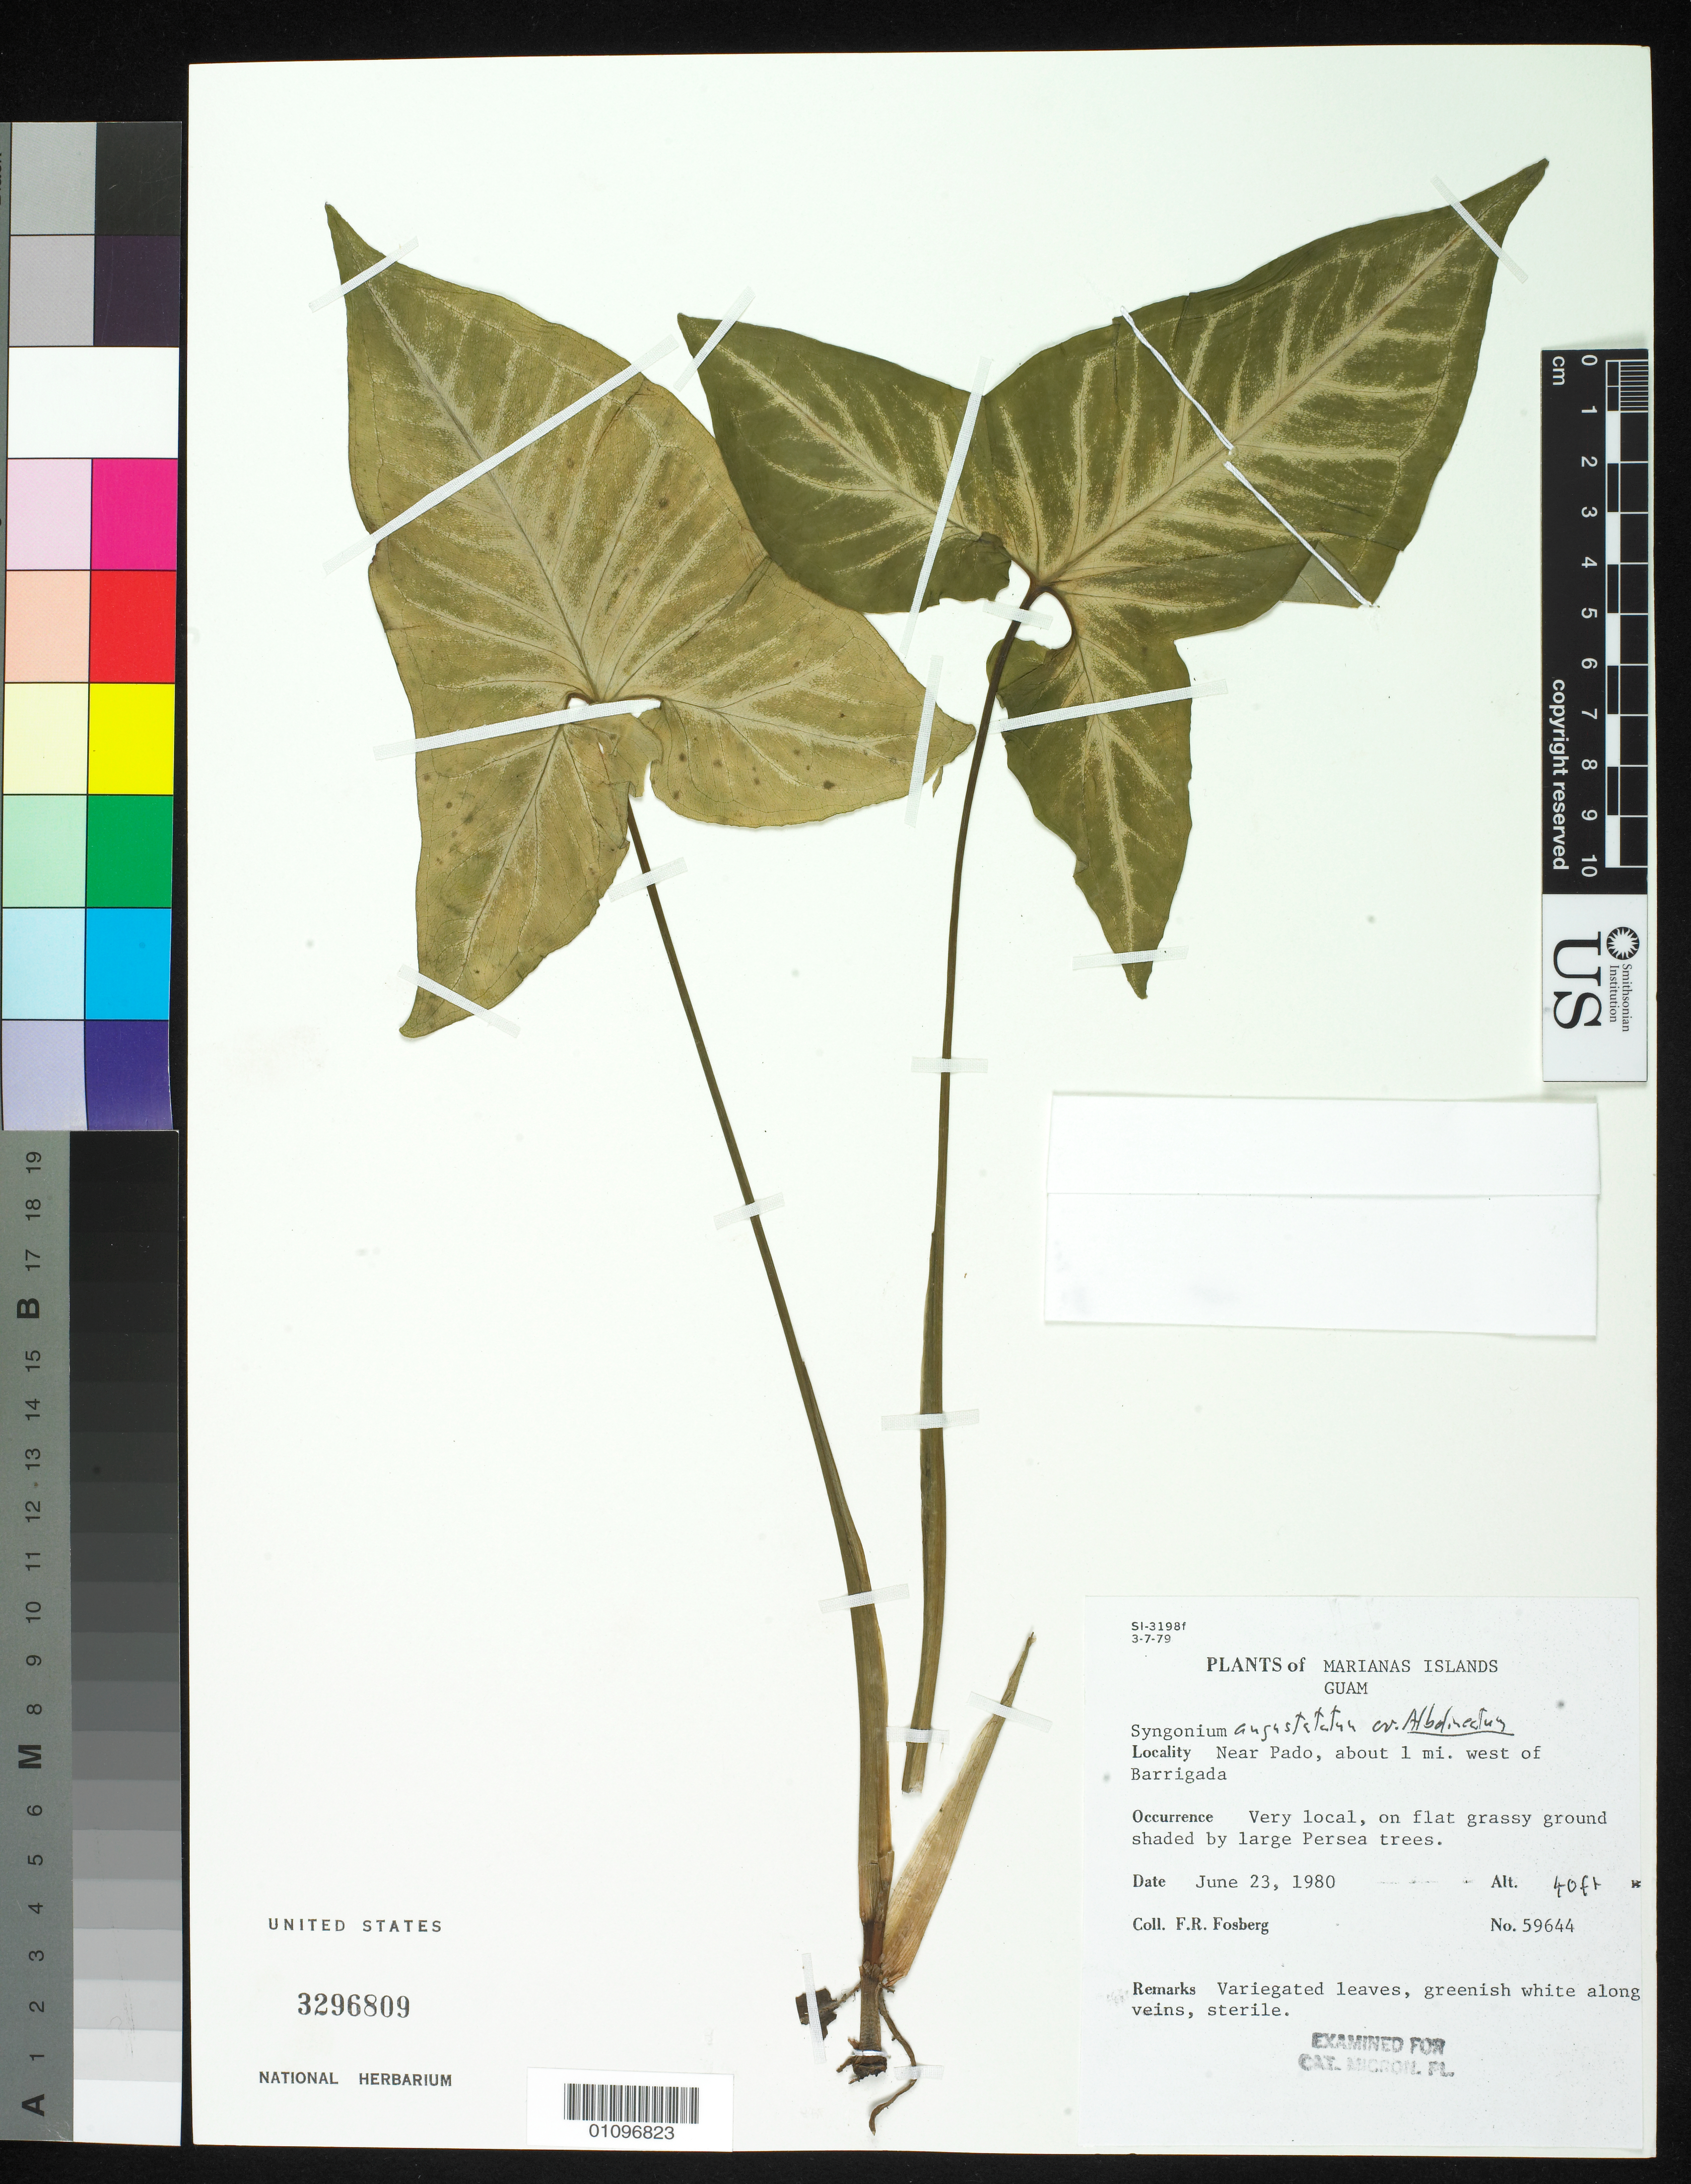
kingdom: Plantae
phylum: Tracheophyta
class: Liliopsida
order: Alismatales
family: Araceae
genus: Syngonium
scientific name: Syngonium angustatum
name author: Schott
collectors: F. R. Fosberg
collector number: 59644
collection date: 1970-06-23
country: Guam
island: Guam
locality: Near Pado, about 1 Mi. w of Barrigada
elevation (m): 12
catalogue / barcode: US 3296809